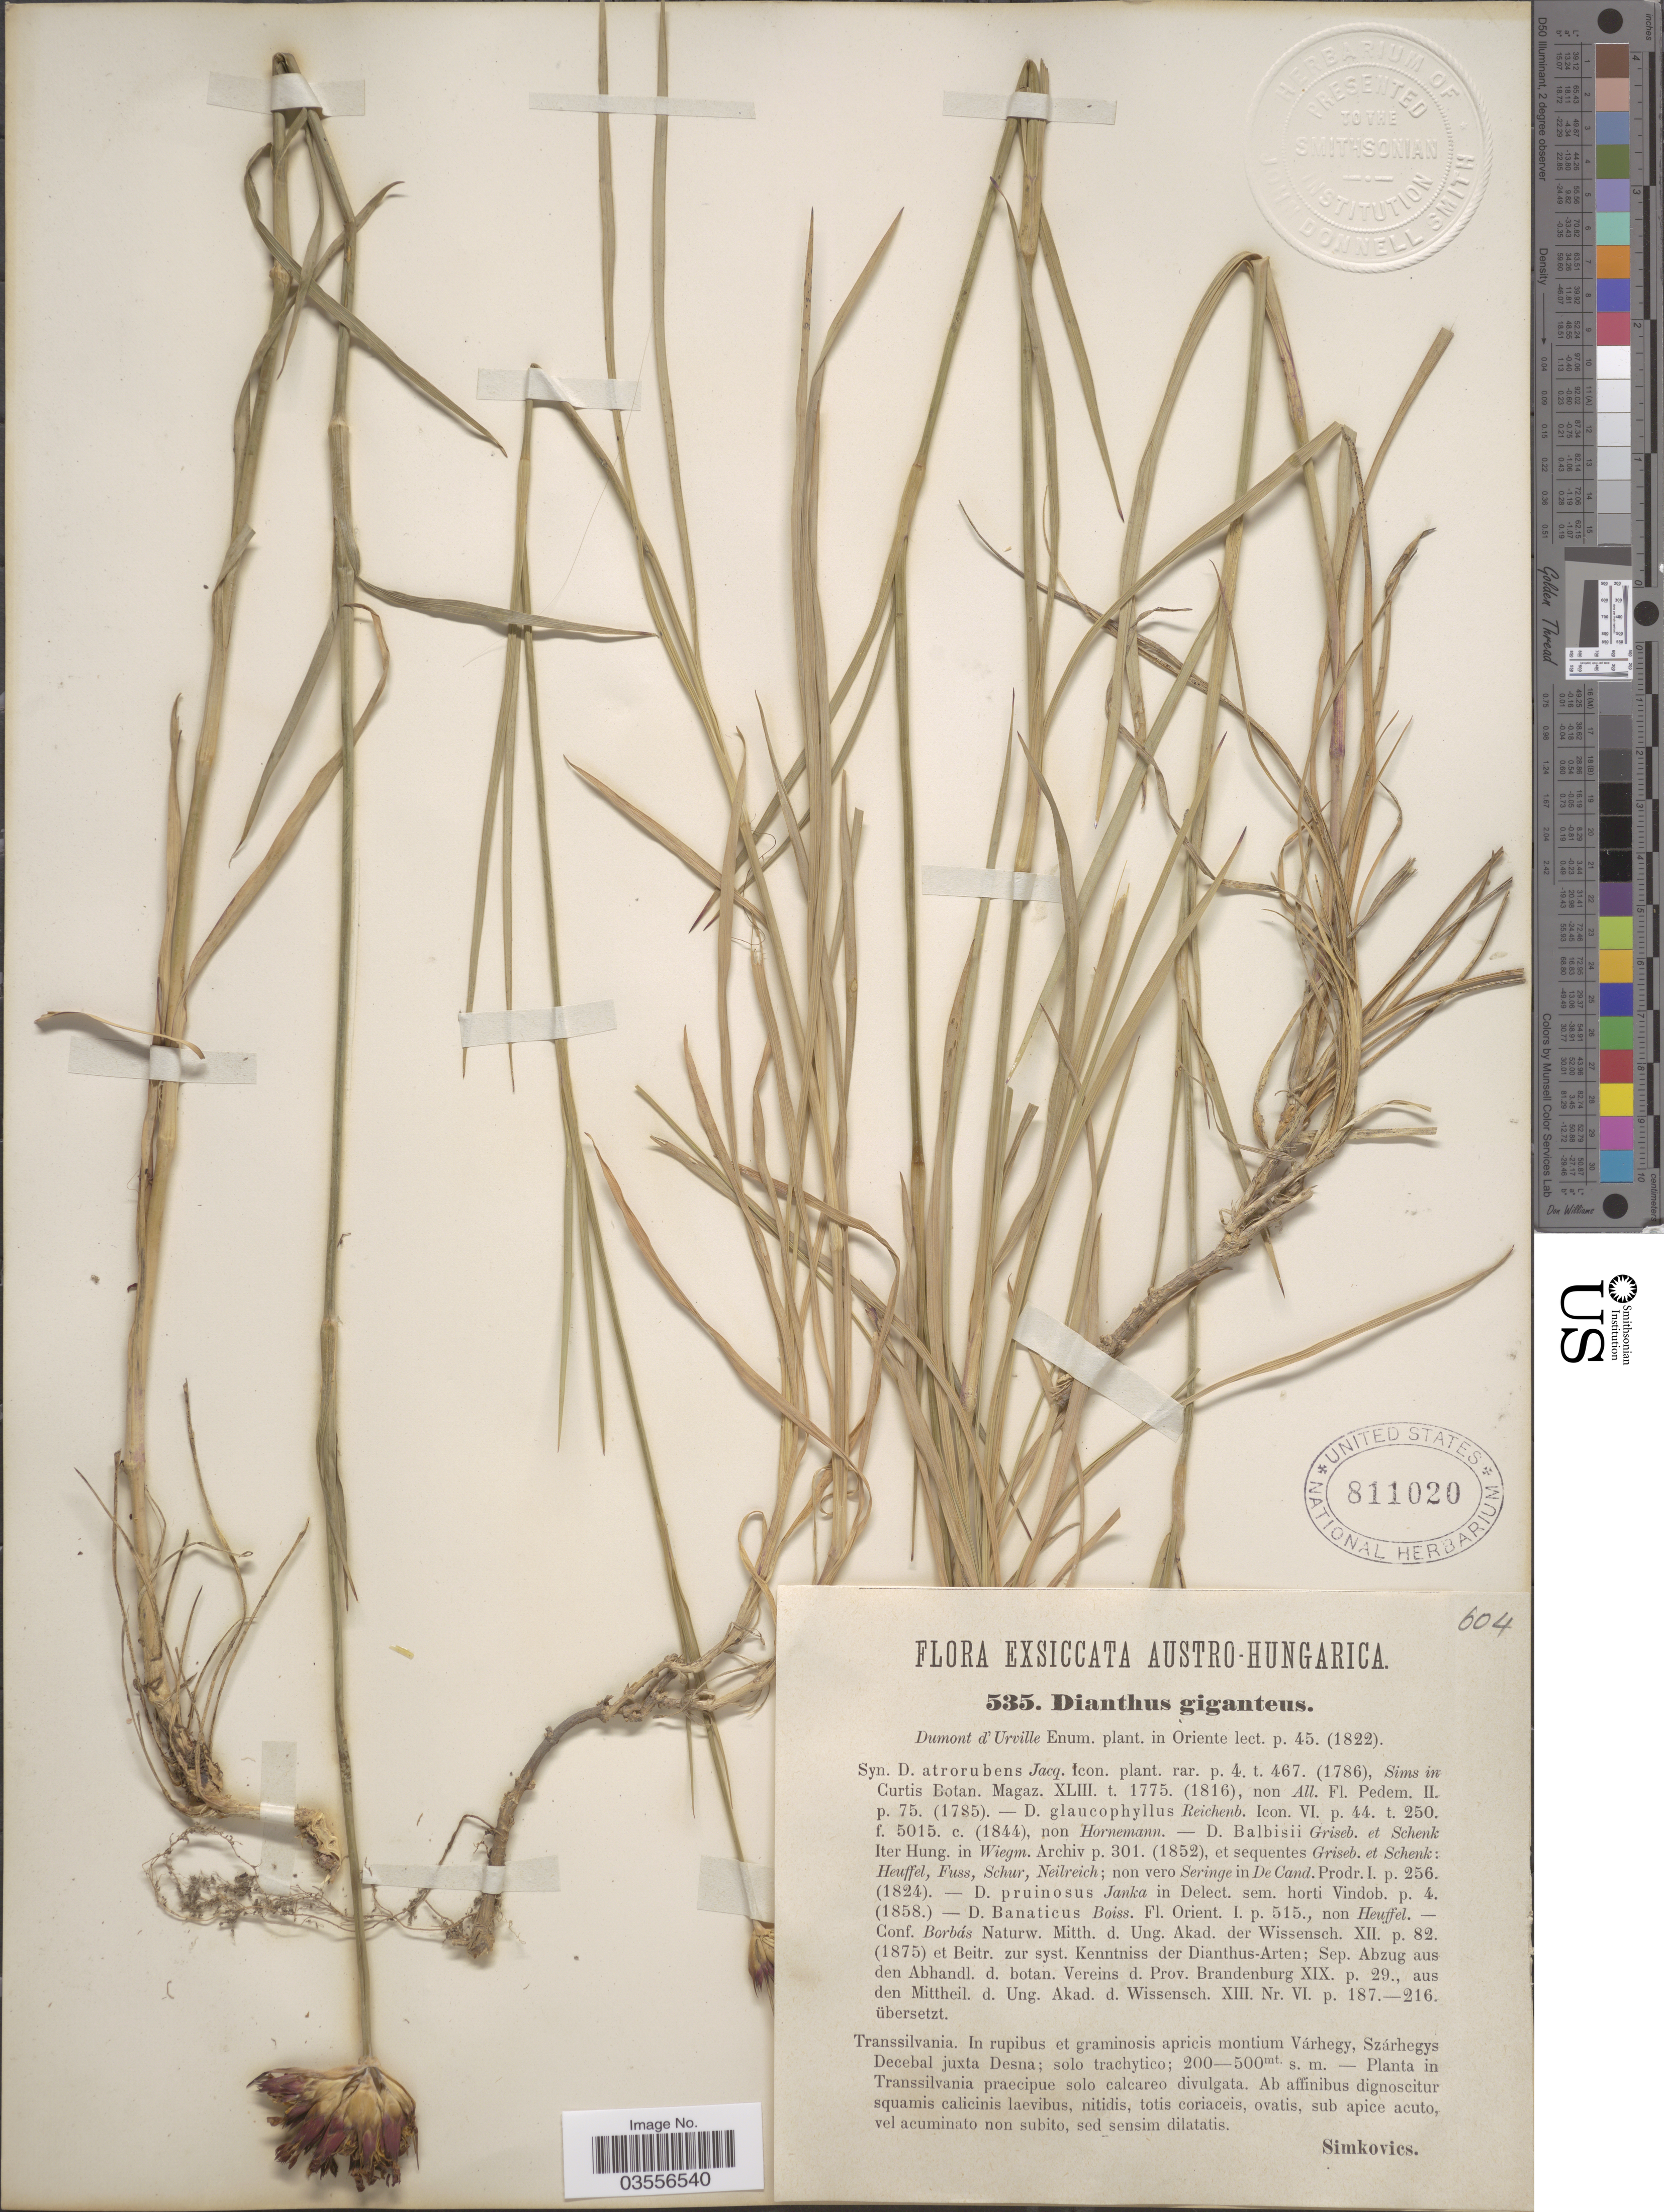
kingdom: Plantae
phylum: Tracheophyta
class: Magnoliopsida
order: Caryophyllales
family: Caryophyllaceae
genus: Dianthus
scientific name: Dianthus giganteus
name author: d'Urv.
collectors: -. Simkovics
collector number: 535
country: Romania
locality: Transsilvania. In rupibus et graminosis apricis montium Várhegy, Szárhegys Decebal juxta Desna.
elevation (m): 200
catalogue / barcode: US 811020